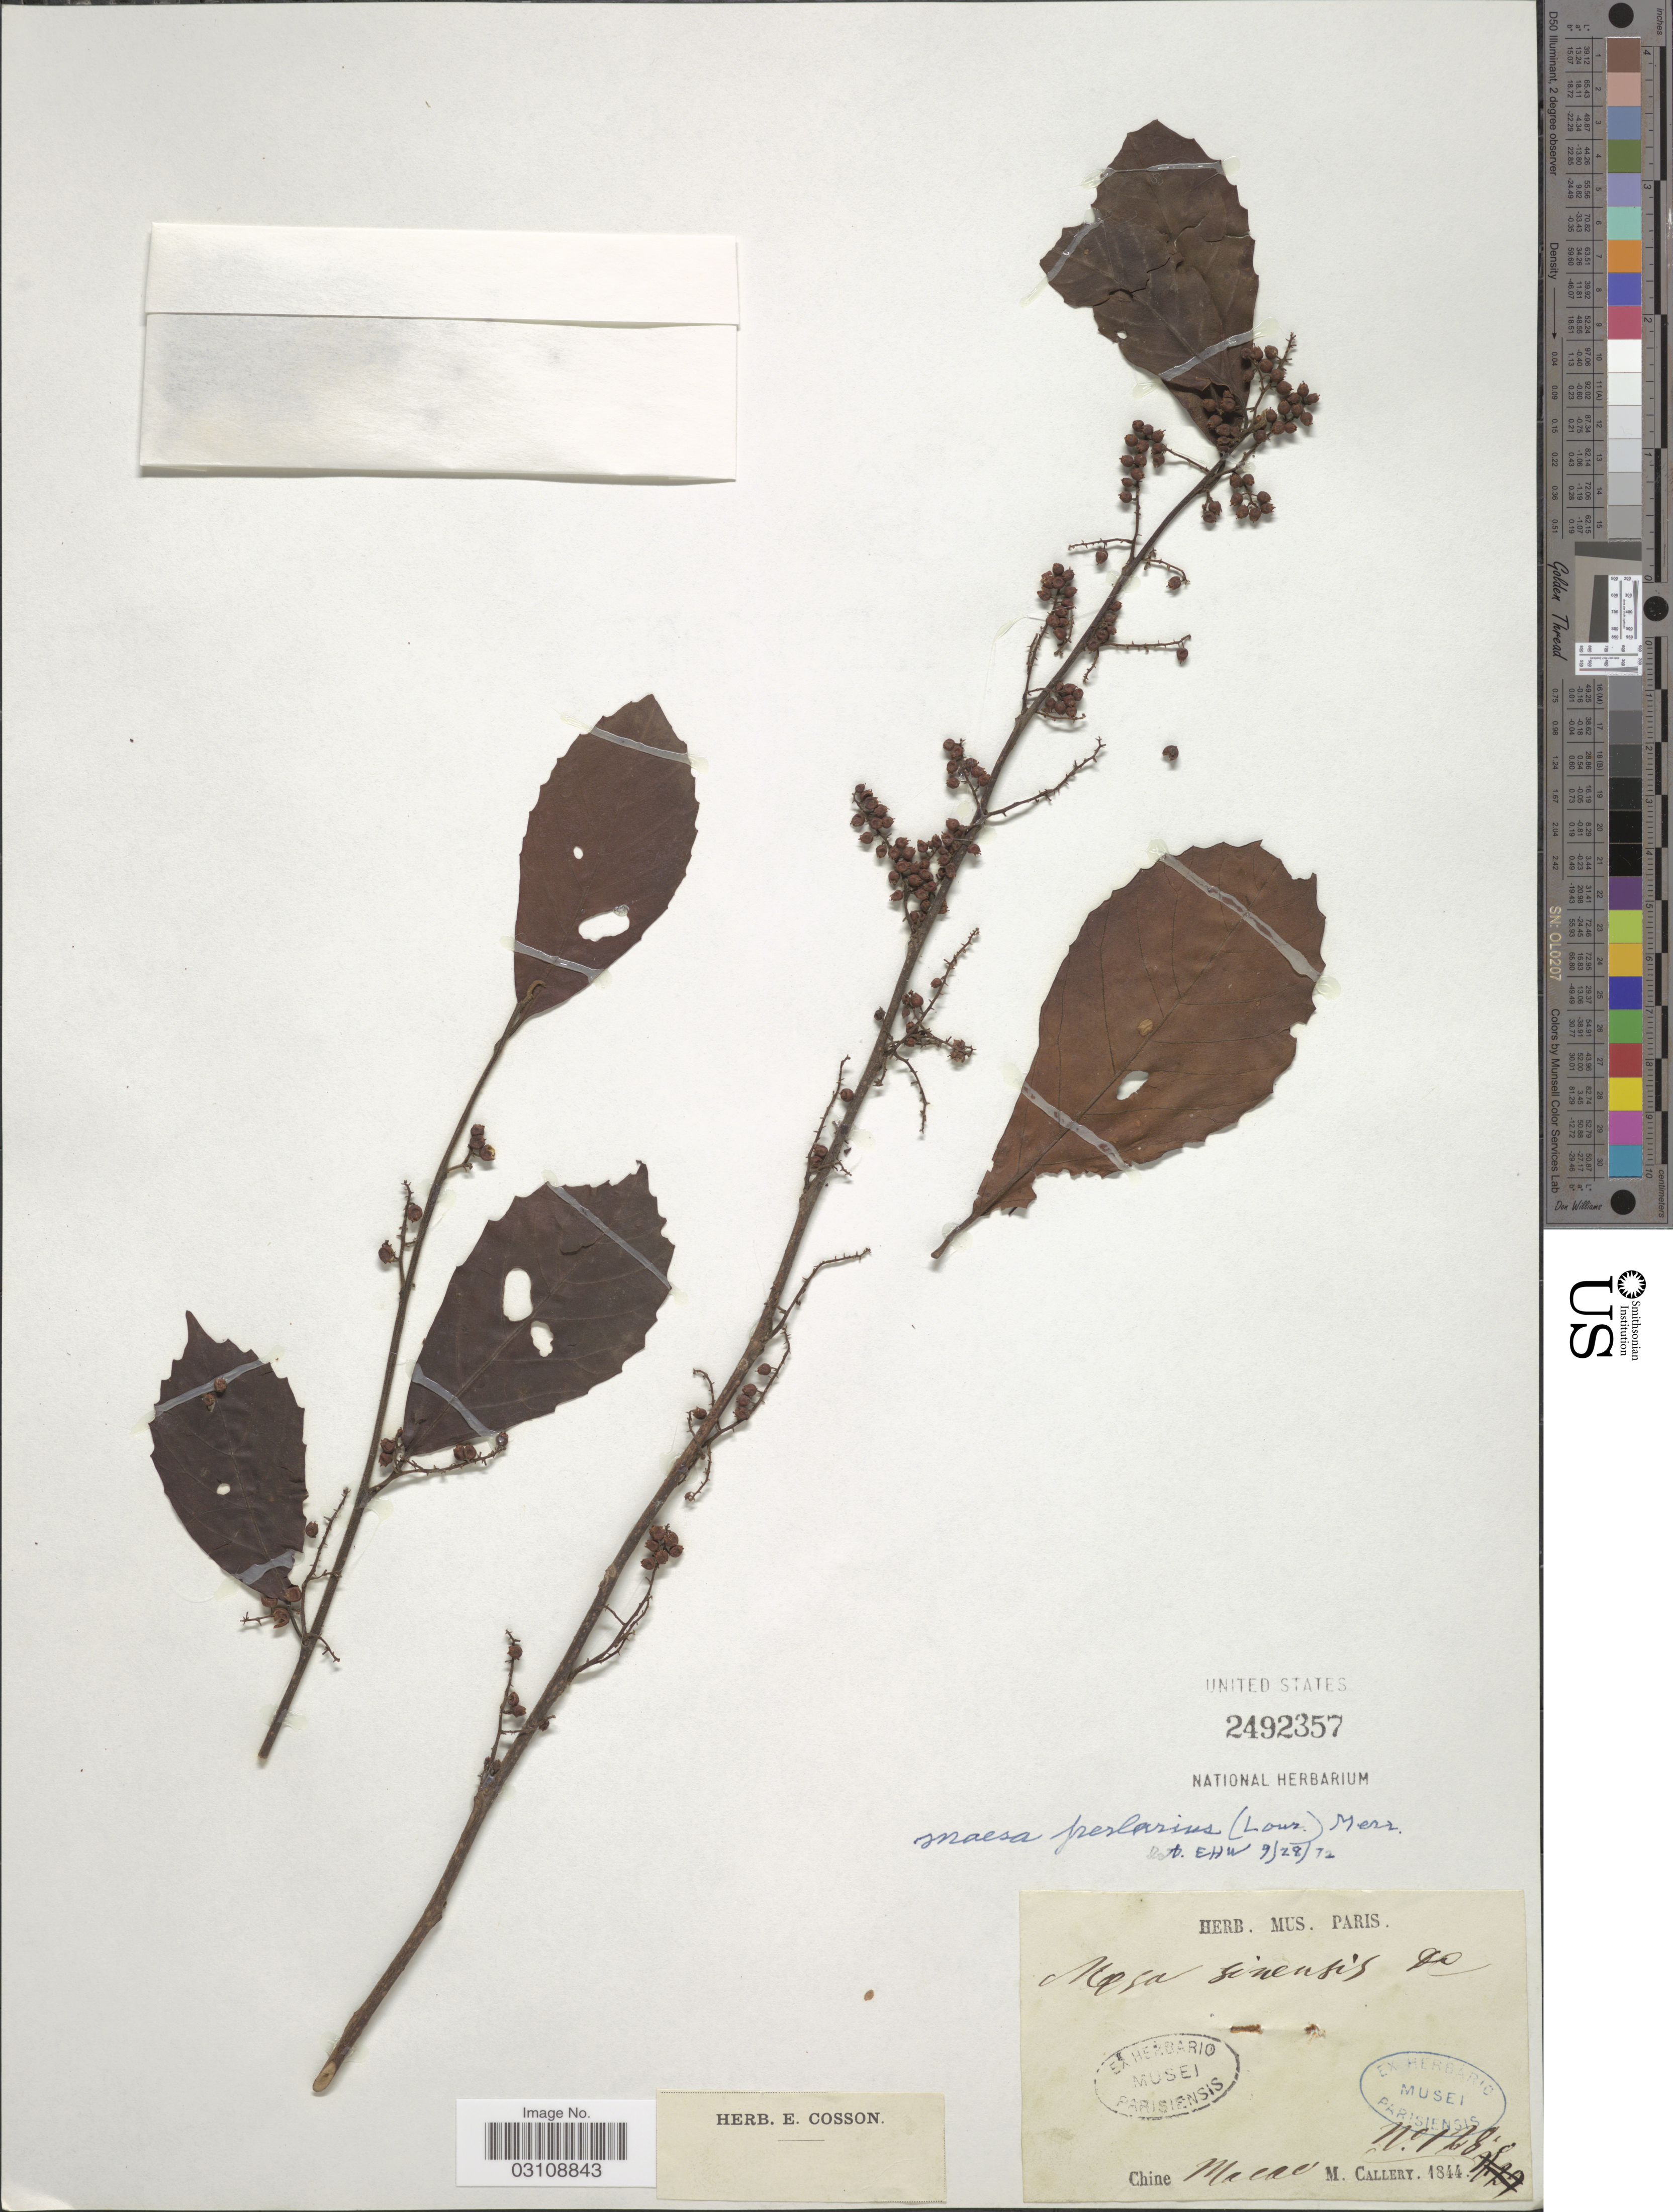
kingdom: Plantae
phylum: Tracheophyta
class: Magnoliopsida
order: Ericales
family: Primulaceae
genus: Maesa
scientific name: Maesa perlaria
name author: (Lour.) Merr.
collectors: M. Callery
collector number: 128*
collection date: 1844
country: China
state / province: Macau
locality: Chine Macau.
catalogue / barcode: US 2492357